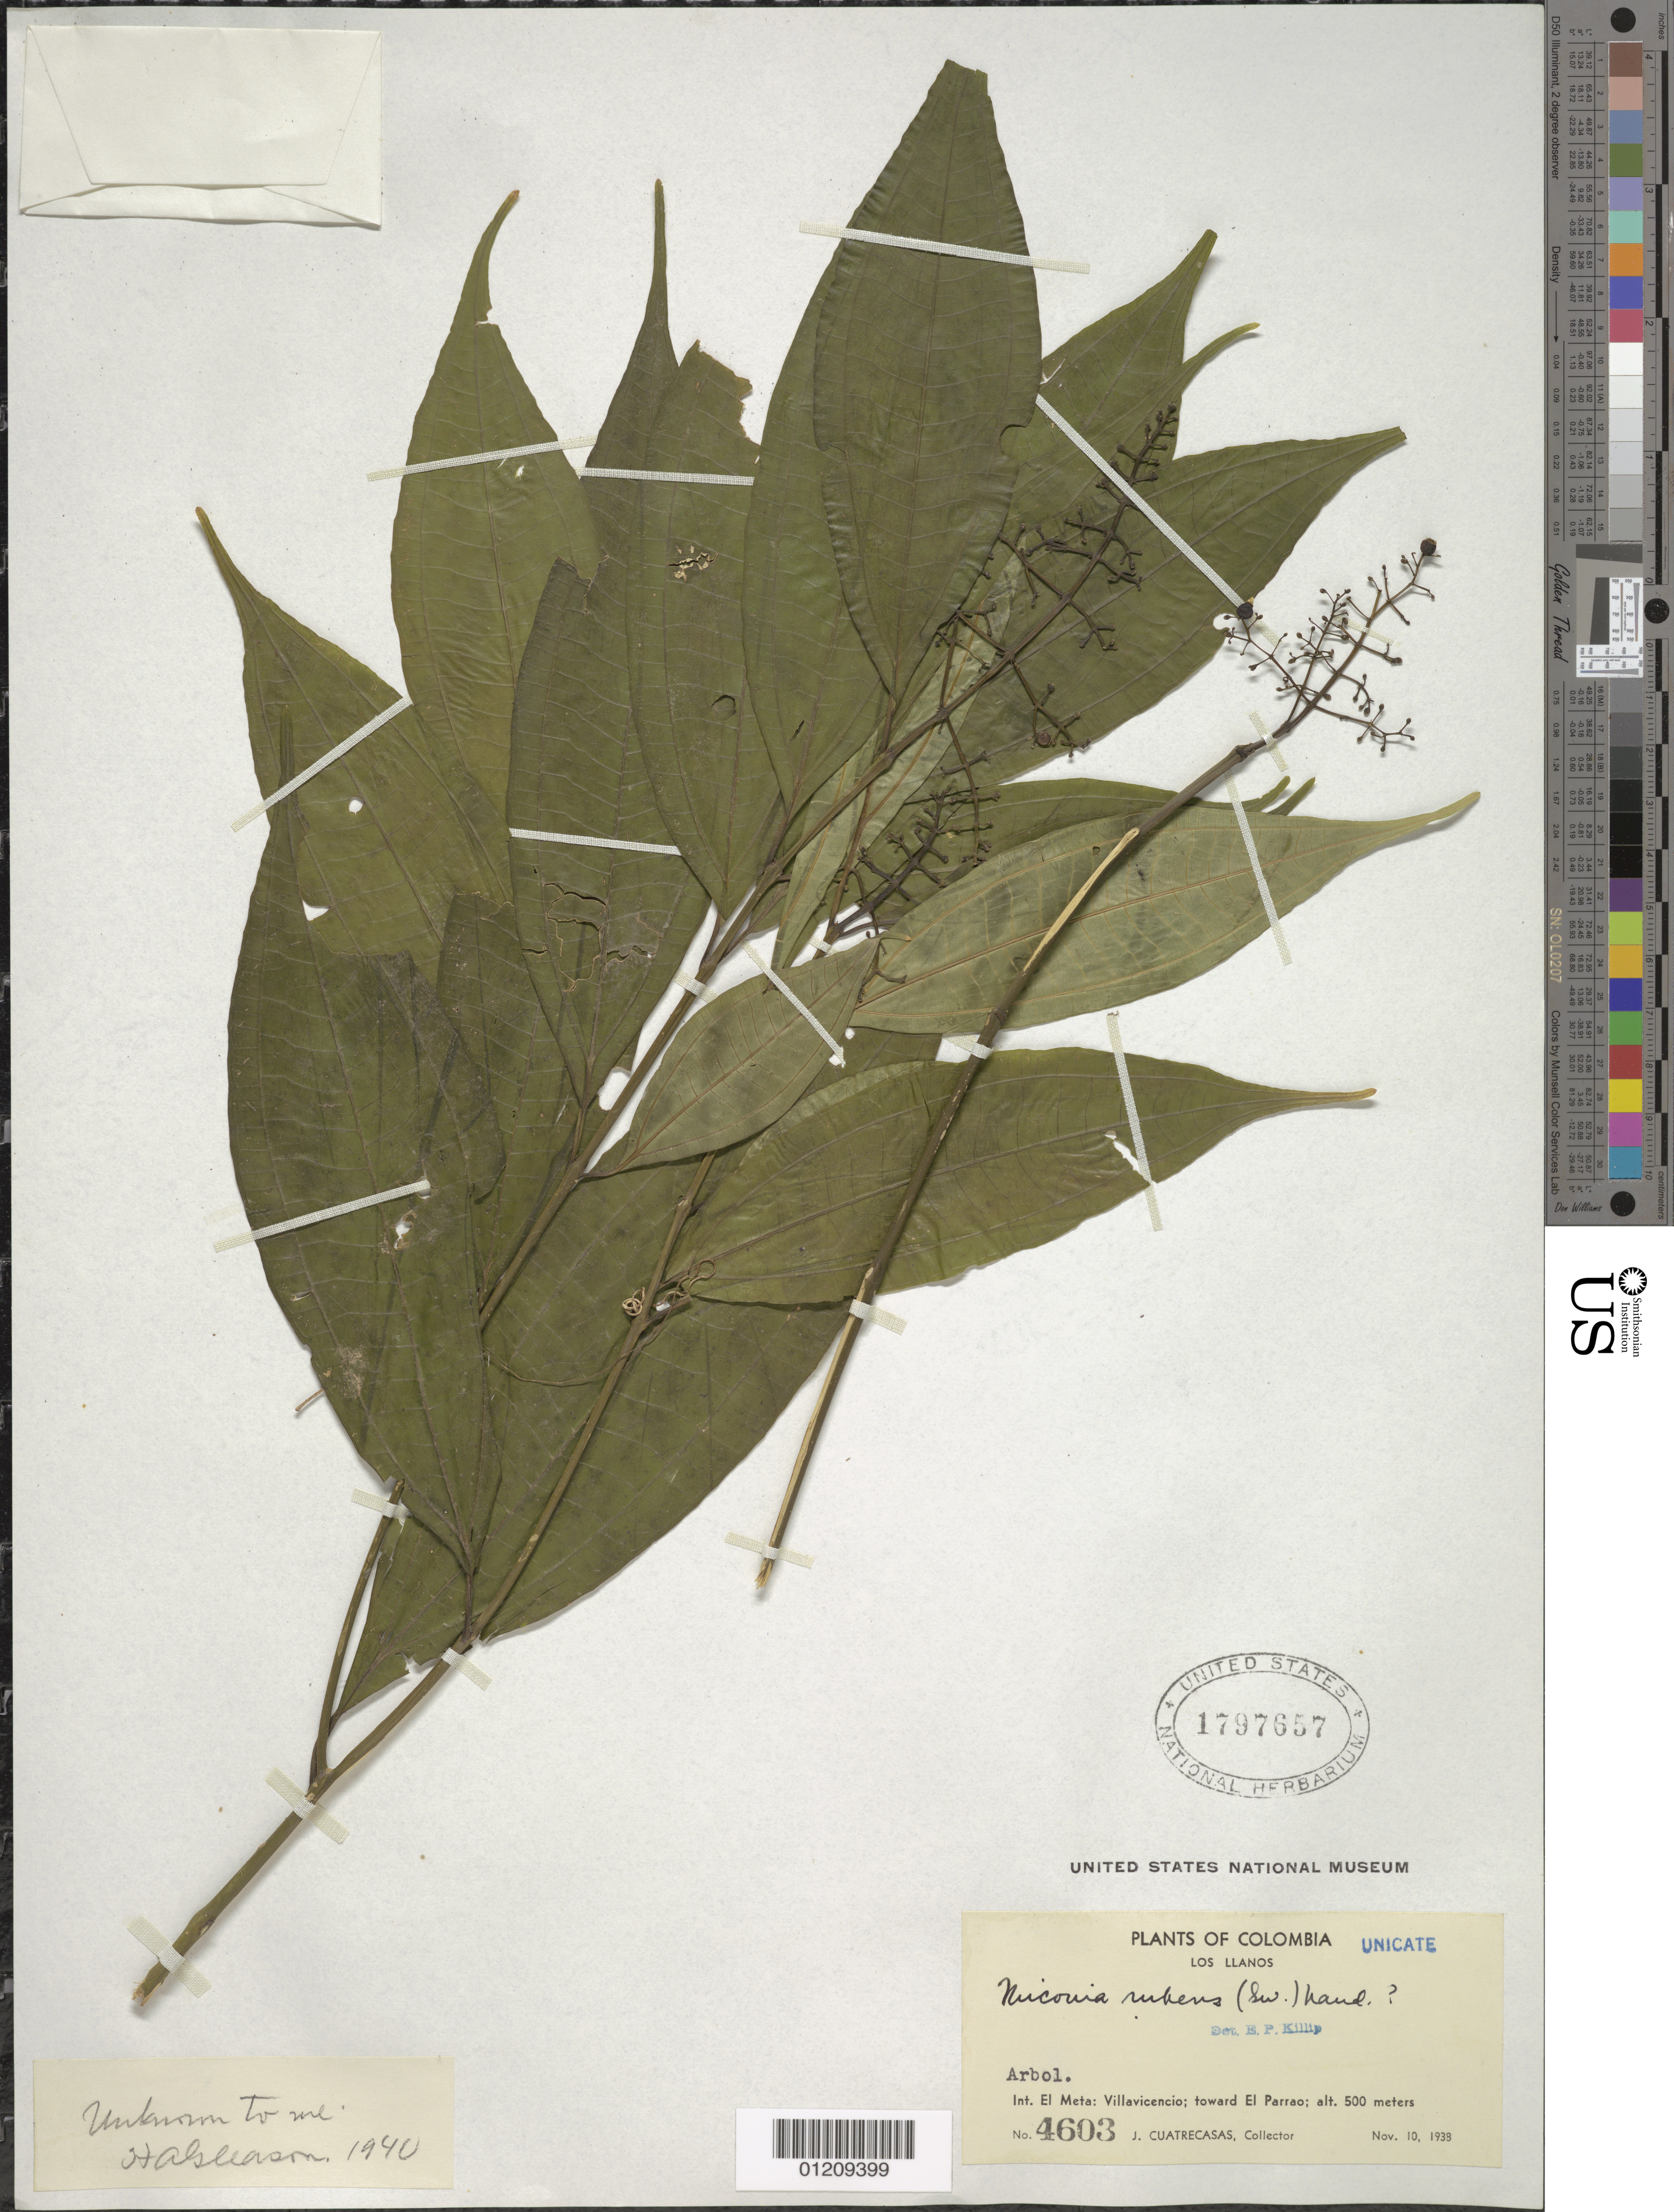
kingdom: Plantae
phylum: Tracheophyta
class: Magnoliopsida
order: Myrtales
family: Melastomataceae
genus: Miconia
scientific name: Miconia rubens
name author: (Sw.) Naudin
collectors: J. Cuatrecasas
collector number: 4603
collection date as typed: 10 Nov 1938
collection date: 1938-11-10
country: Colombia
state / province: Meta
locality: Villavicencio, toward El Parrao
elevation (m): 500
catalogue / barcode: US 1797657